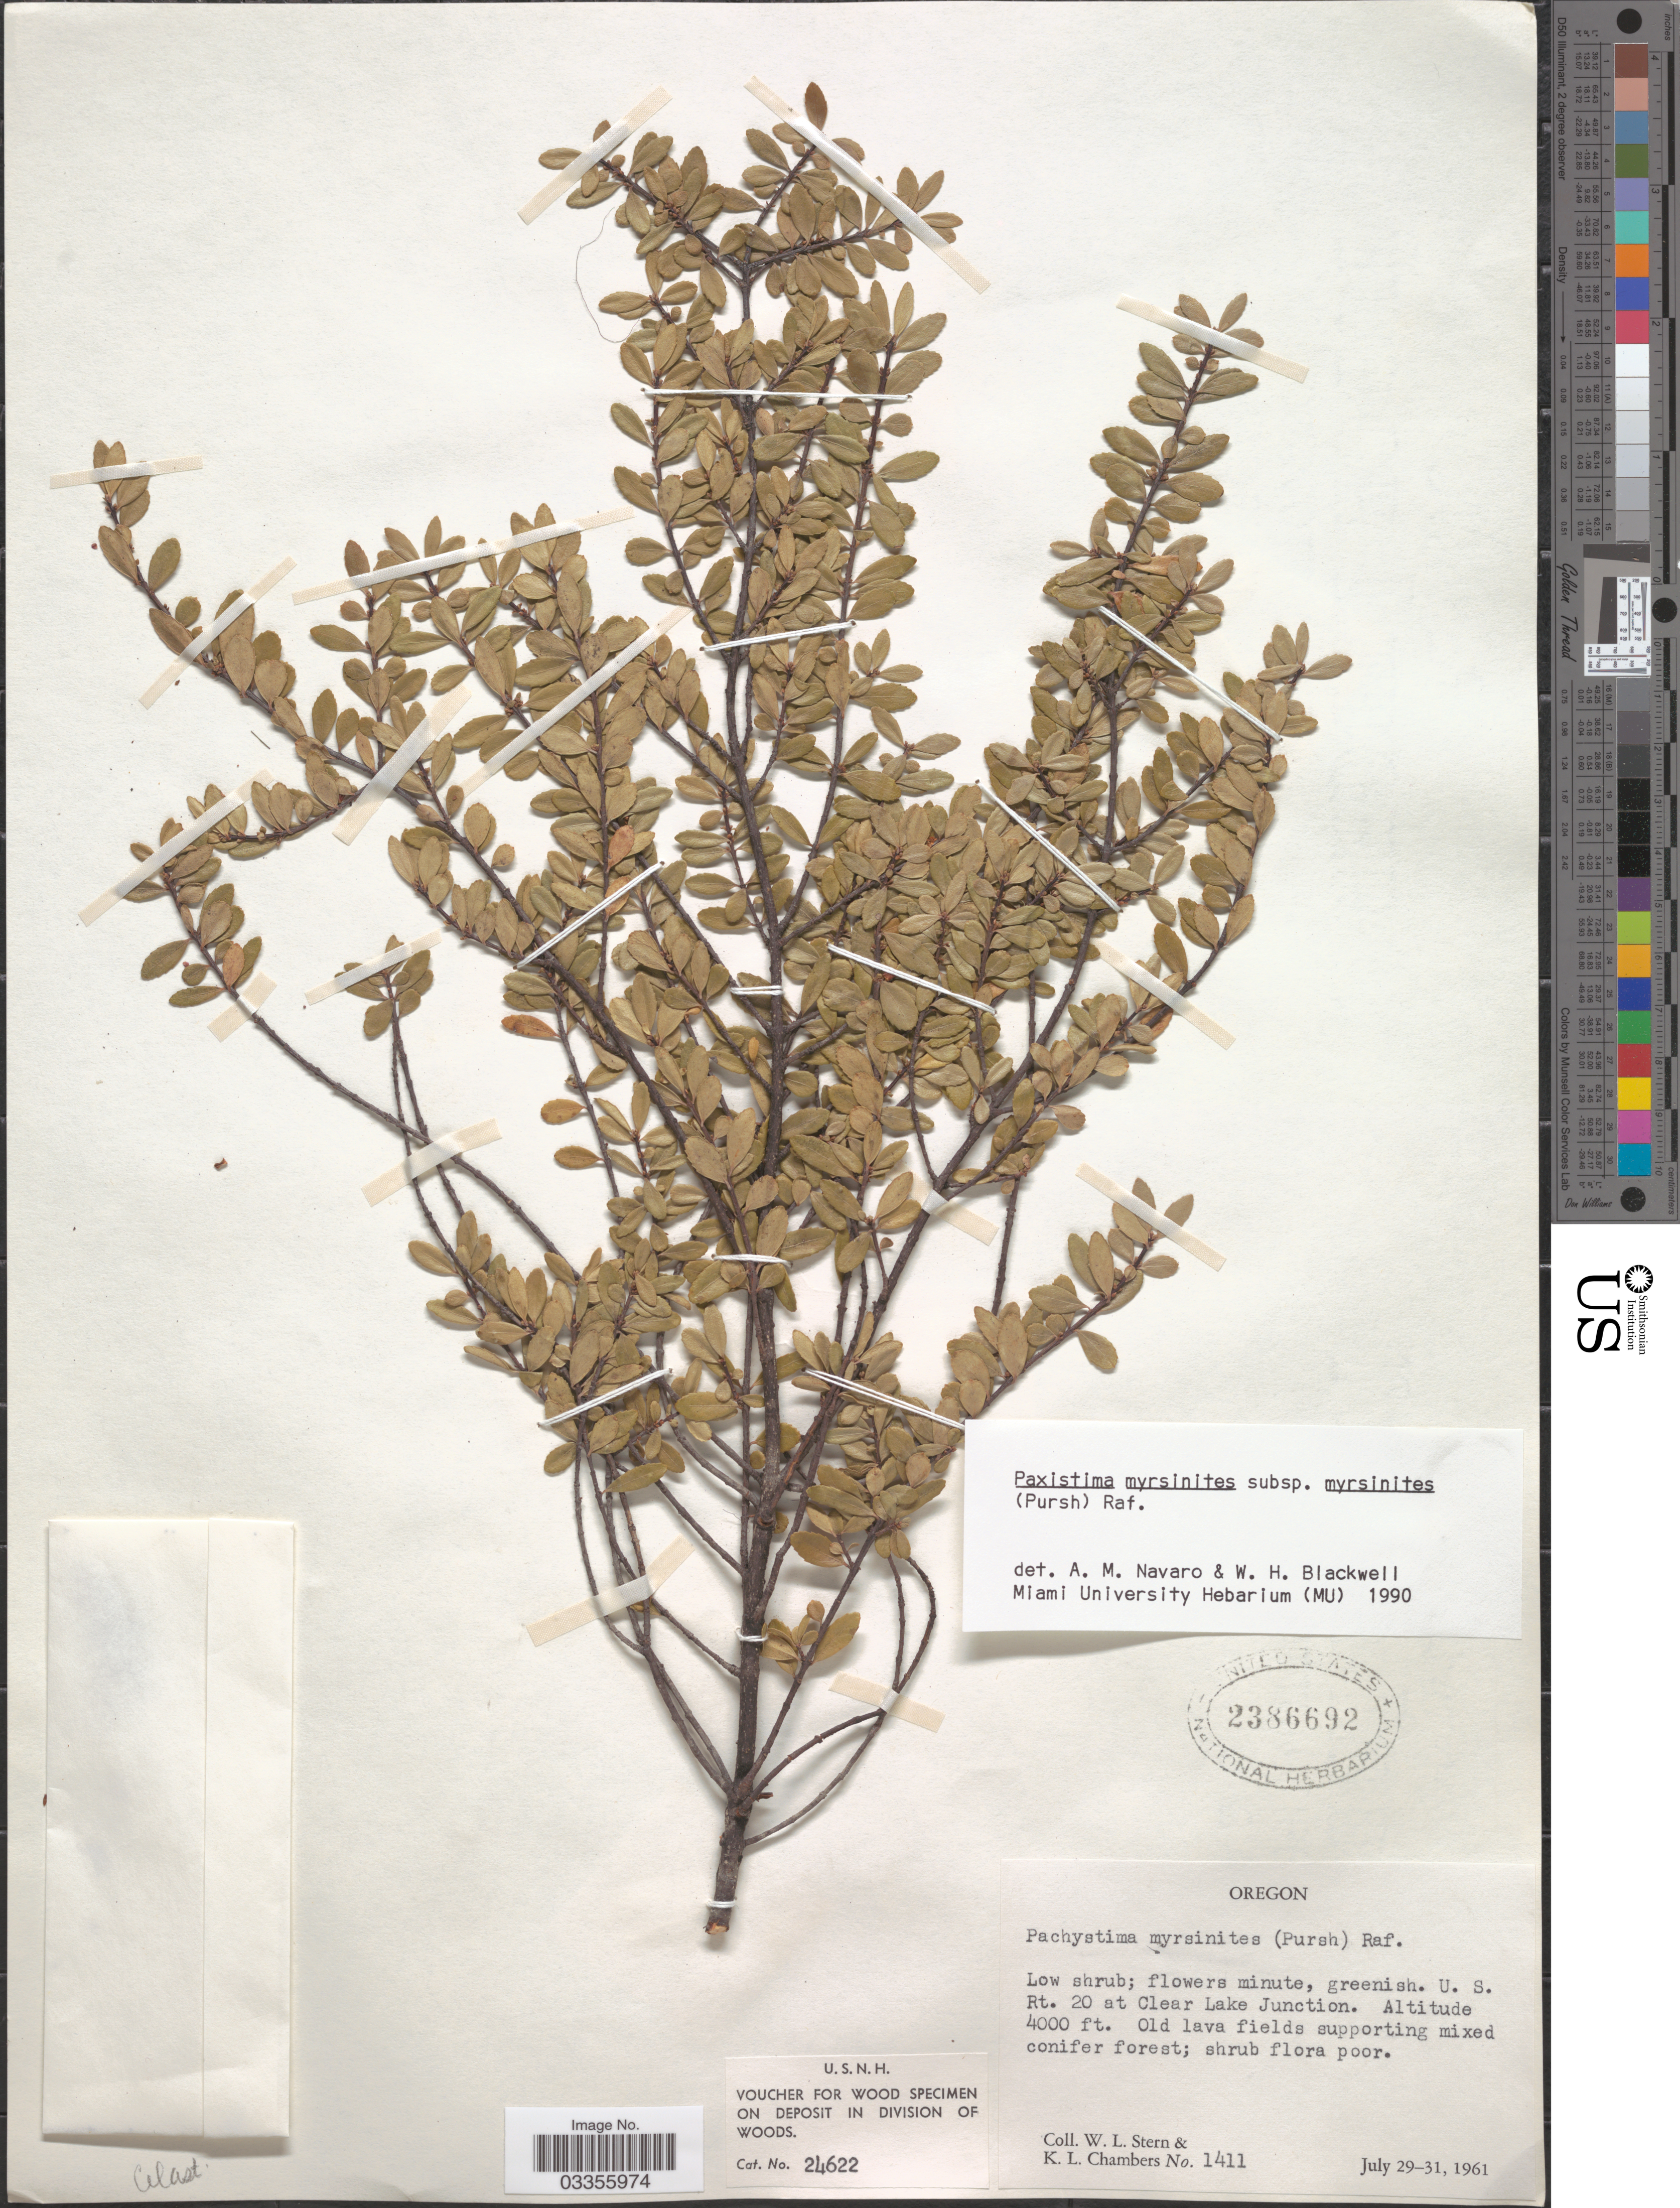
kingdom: Plantae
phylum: Tracheophyta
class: Magnoliopsida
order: Celastrales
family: Celastraceae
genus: Paxistima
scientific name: Paxistima myrsinites subsp. myrsinites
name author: (Pursh) Raf.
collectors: W. L. Stern & K. Chambers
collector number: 1411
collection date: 1961-07-29/1961-07-31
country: United States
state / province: Oregon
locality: U. S. Rt. 20 at Clear Lake Junction. Old lava fields supporting mixed conifer forest.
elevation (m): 1219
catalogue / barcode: US 2386692